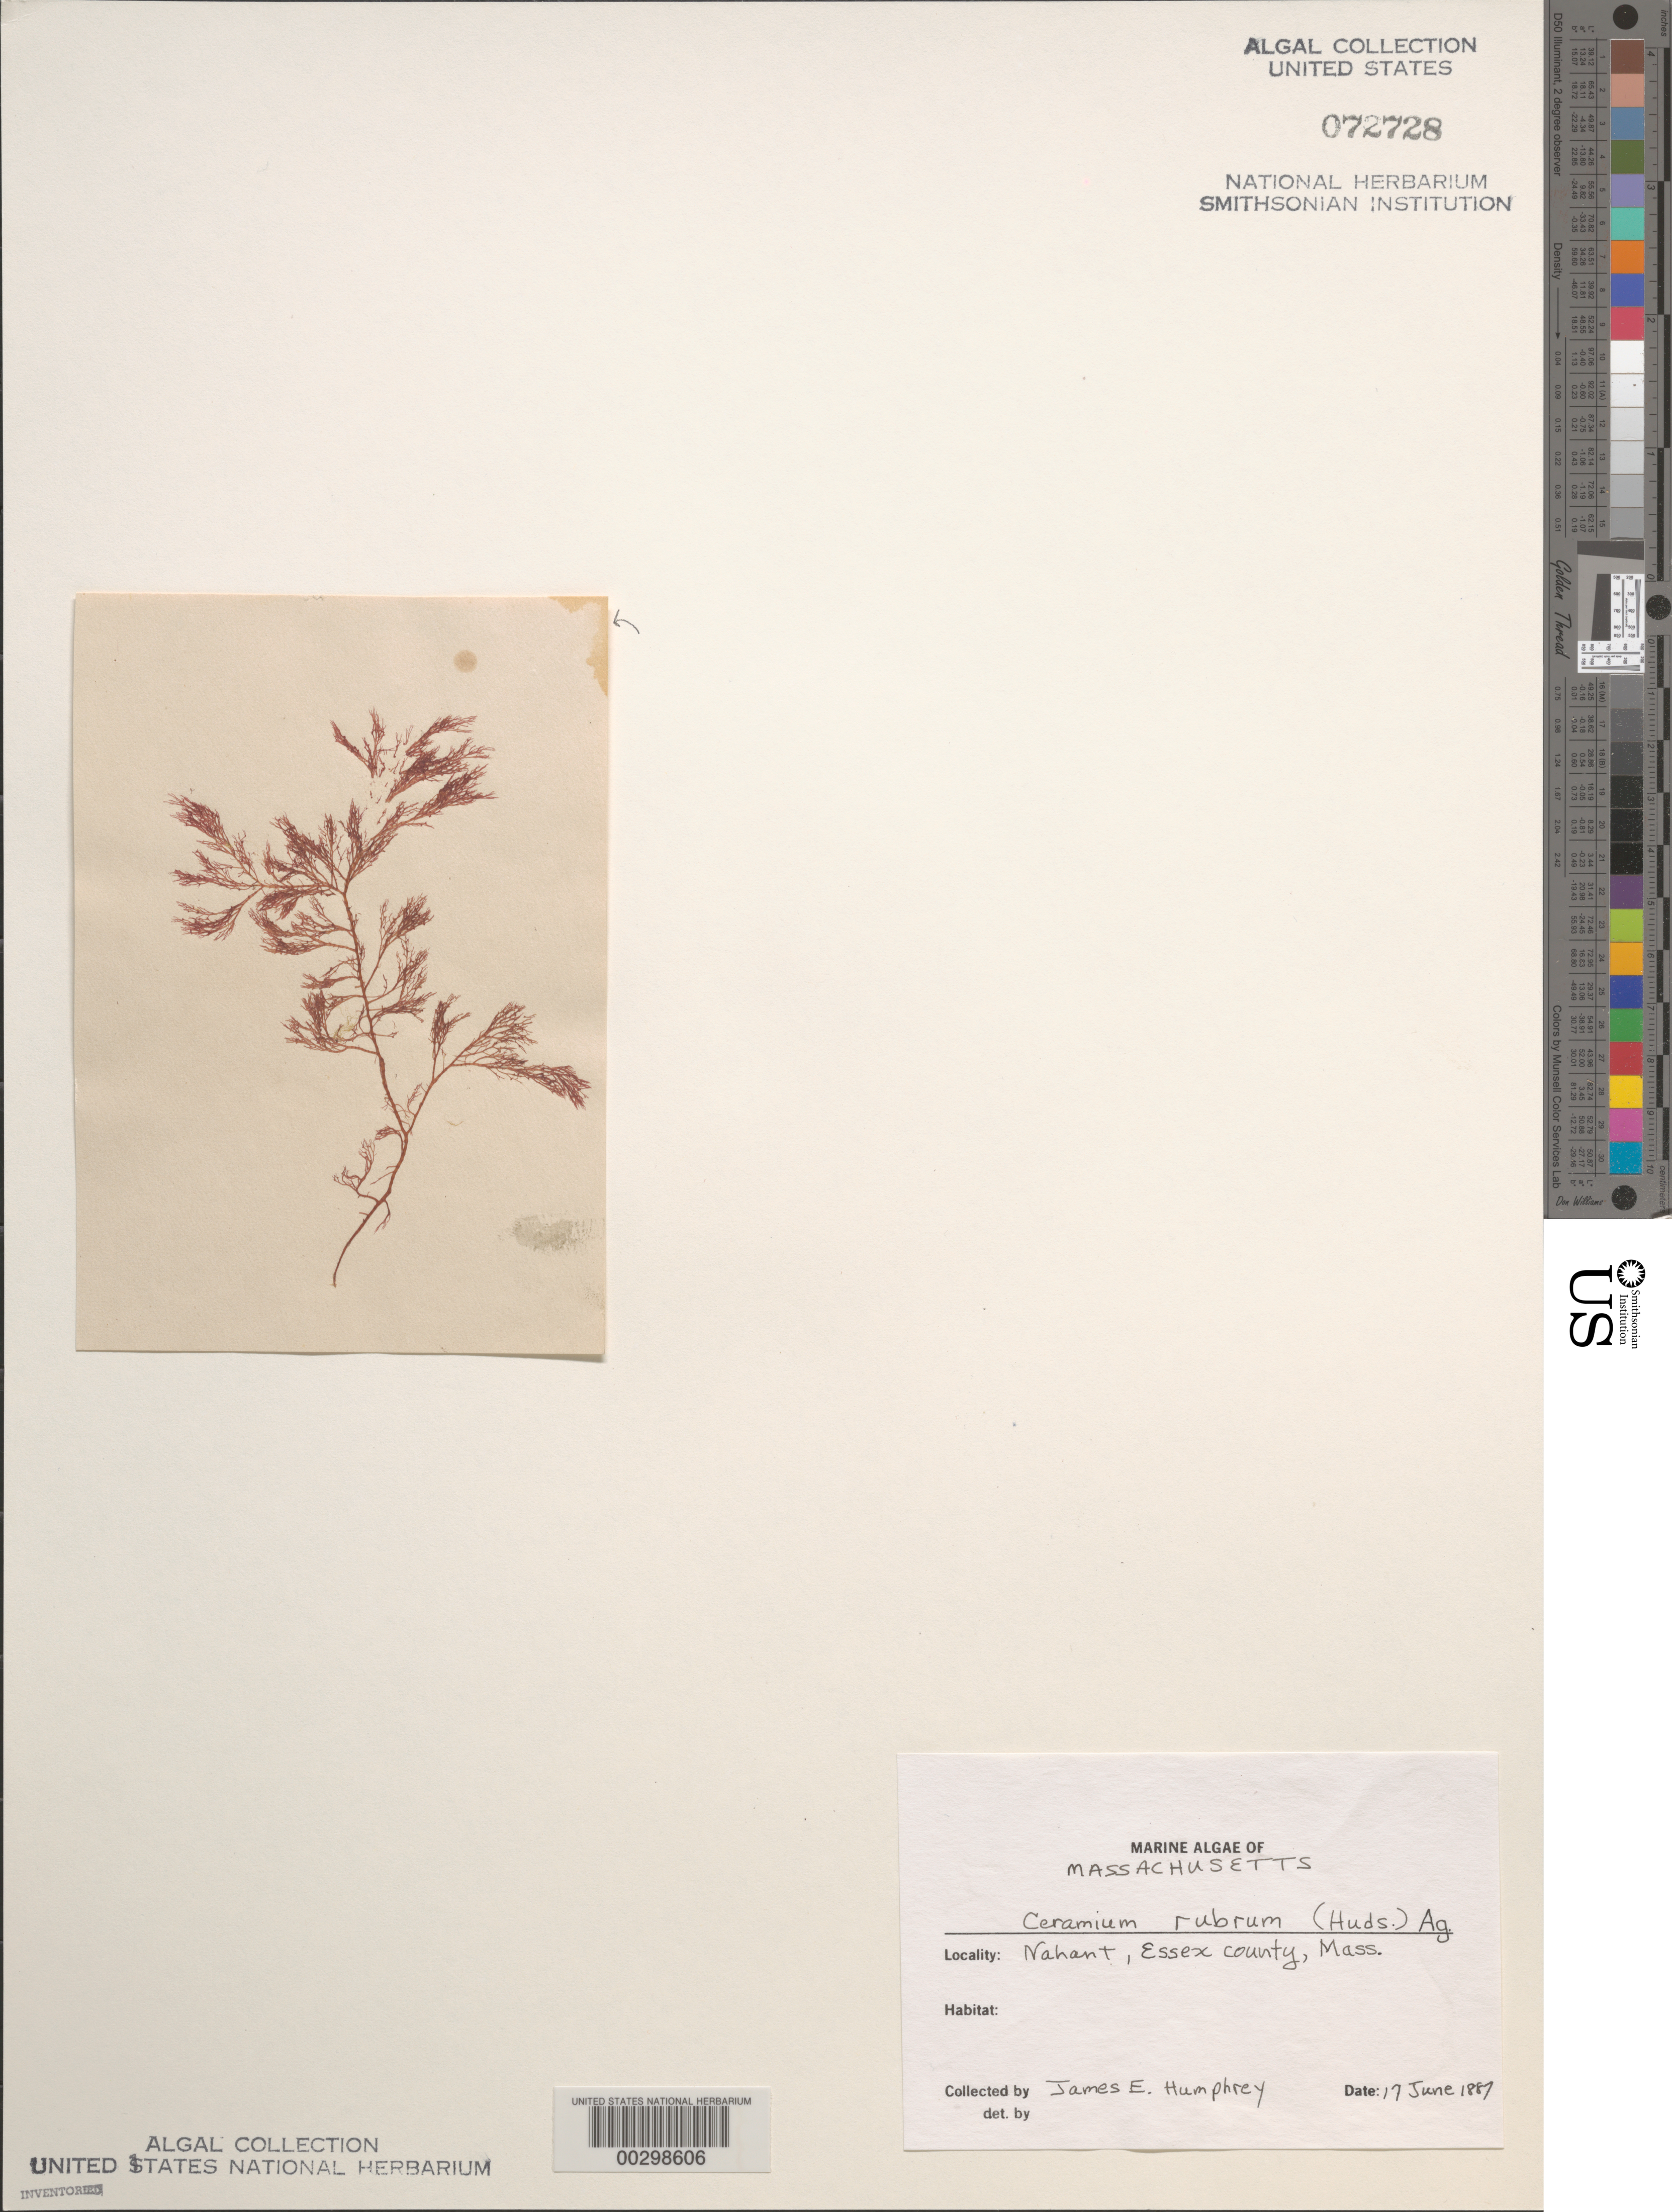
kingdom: Plantae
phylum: Rhodophyta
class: Florideophyceae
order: Ceramiales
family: Ceramiaceae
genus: Ceramium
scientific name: Ceramium rubrum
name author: C. Agardh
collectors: J. Humphrey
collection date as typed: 17 Jun 1887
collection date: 1887-06-17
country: United States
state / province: Massachusetts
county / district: Essex County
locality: Nahant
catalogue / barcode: US 72728